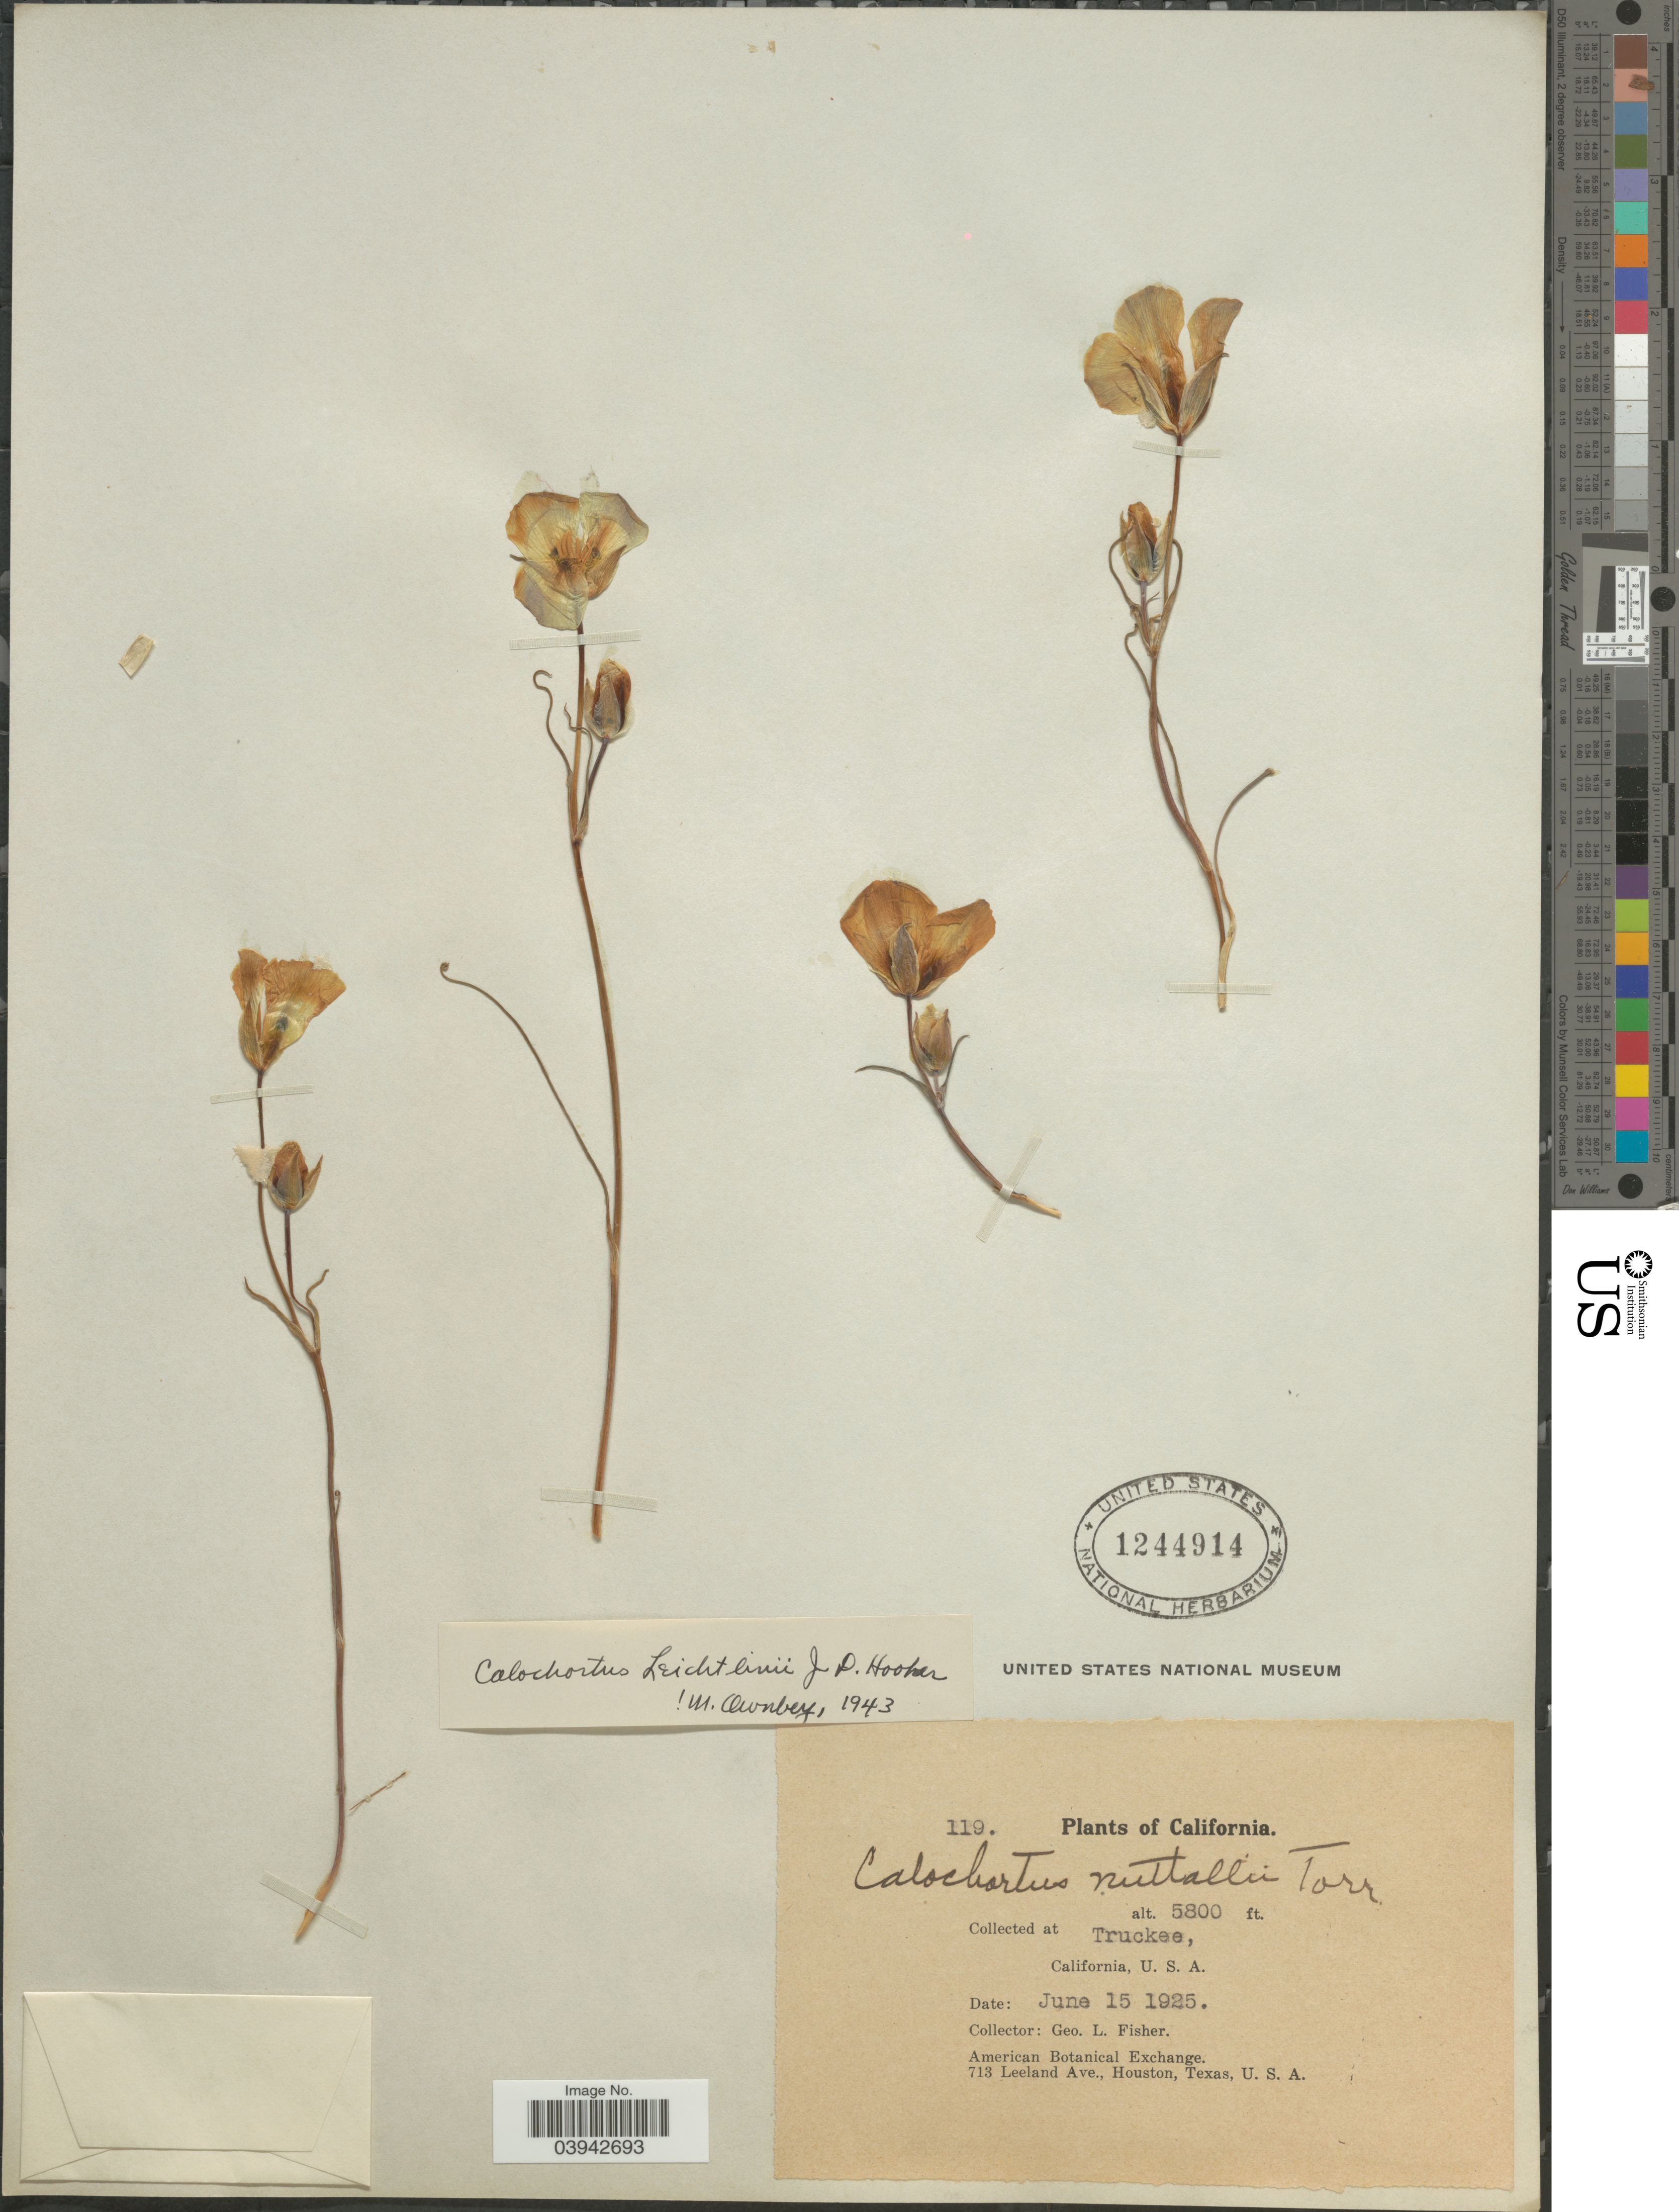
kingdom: Plantae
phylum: Tracheophyta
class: Liliopsida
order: Liliales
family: Liliaceae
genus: Calochortus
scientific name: Calochortus leichtlinii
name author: Hook. f.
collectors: G. L. Fisher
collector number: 119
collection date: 1925-06-15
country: United States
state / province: California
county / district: Nevada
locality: Truckee.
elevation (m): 1768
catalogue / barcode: US 1244914